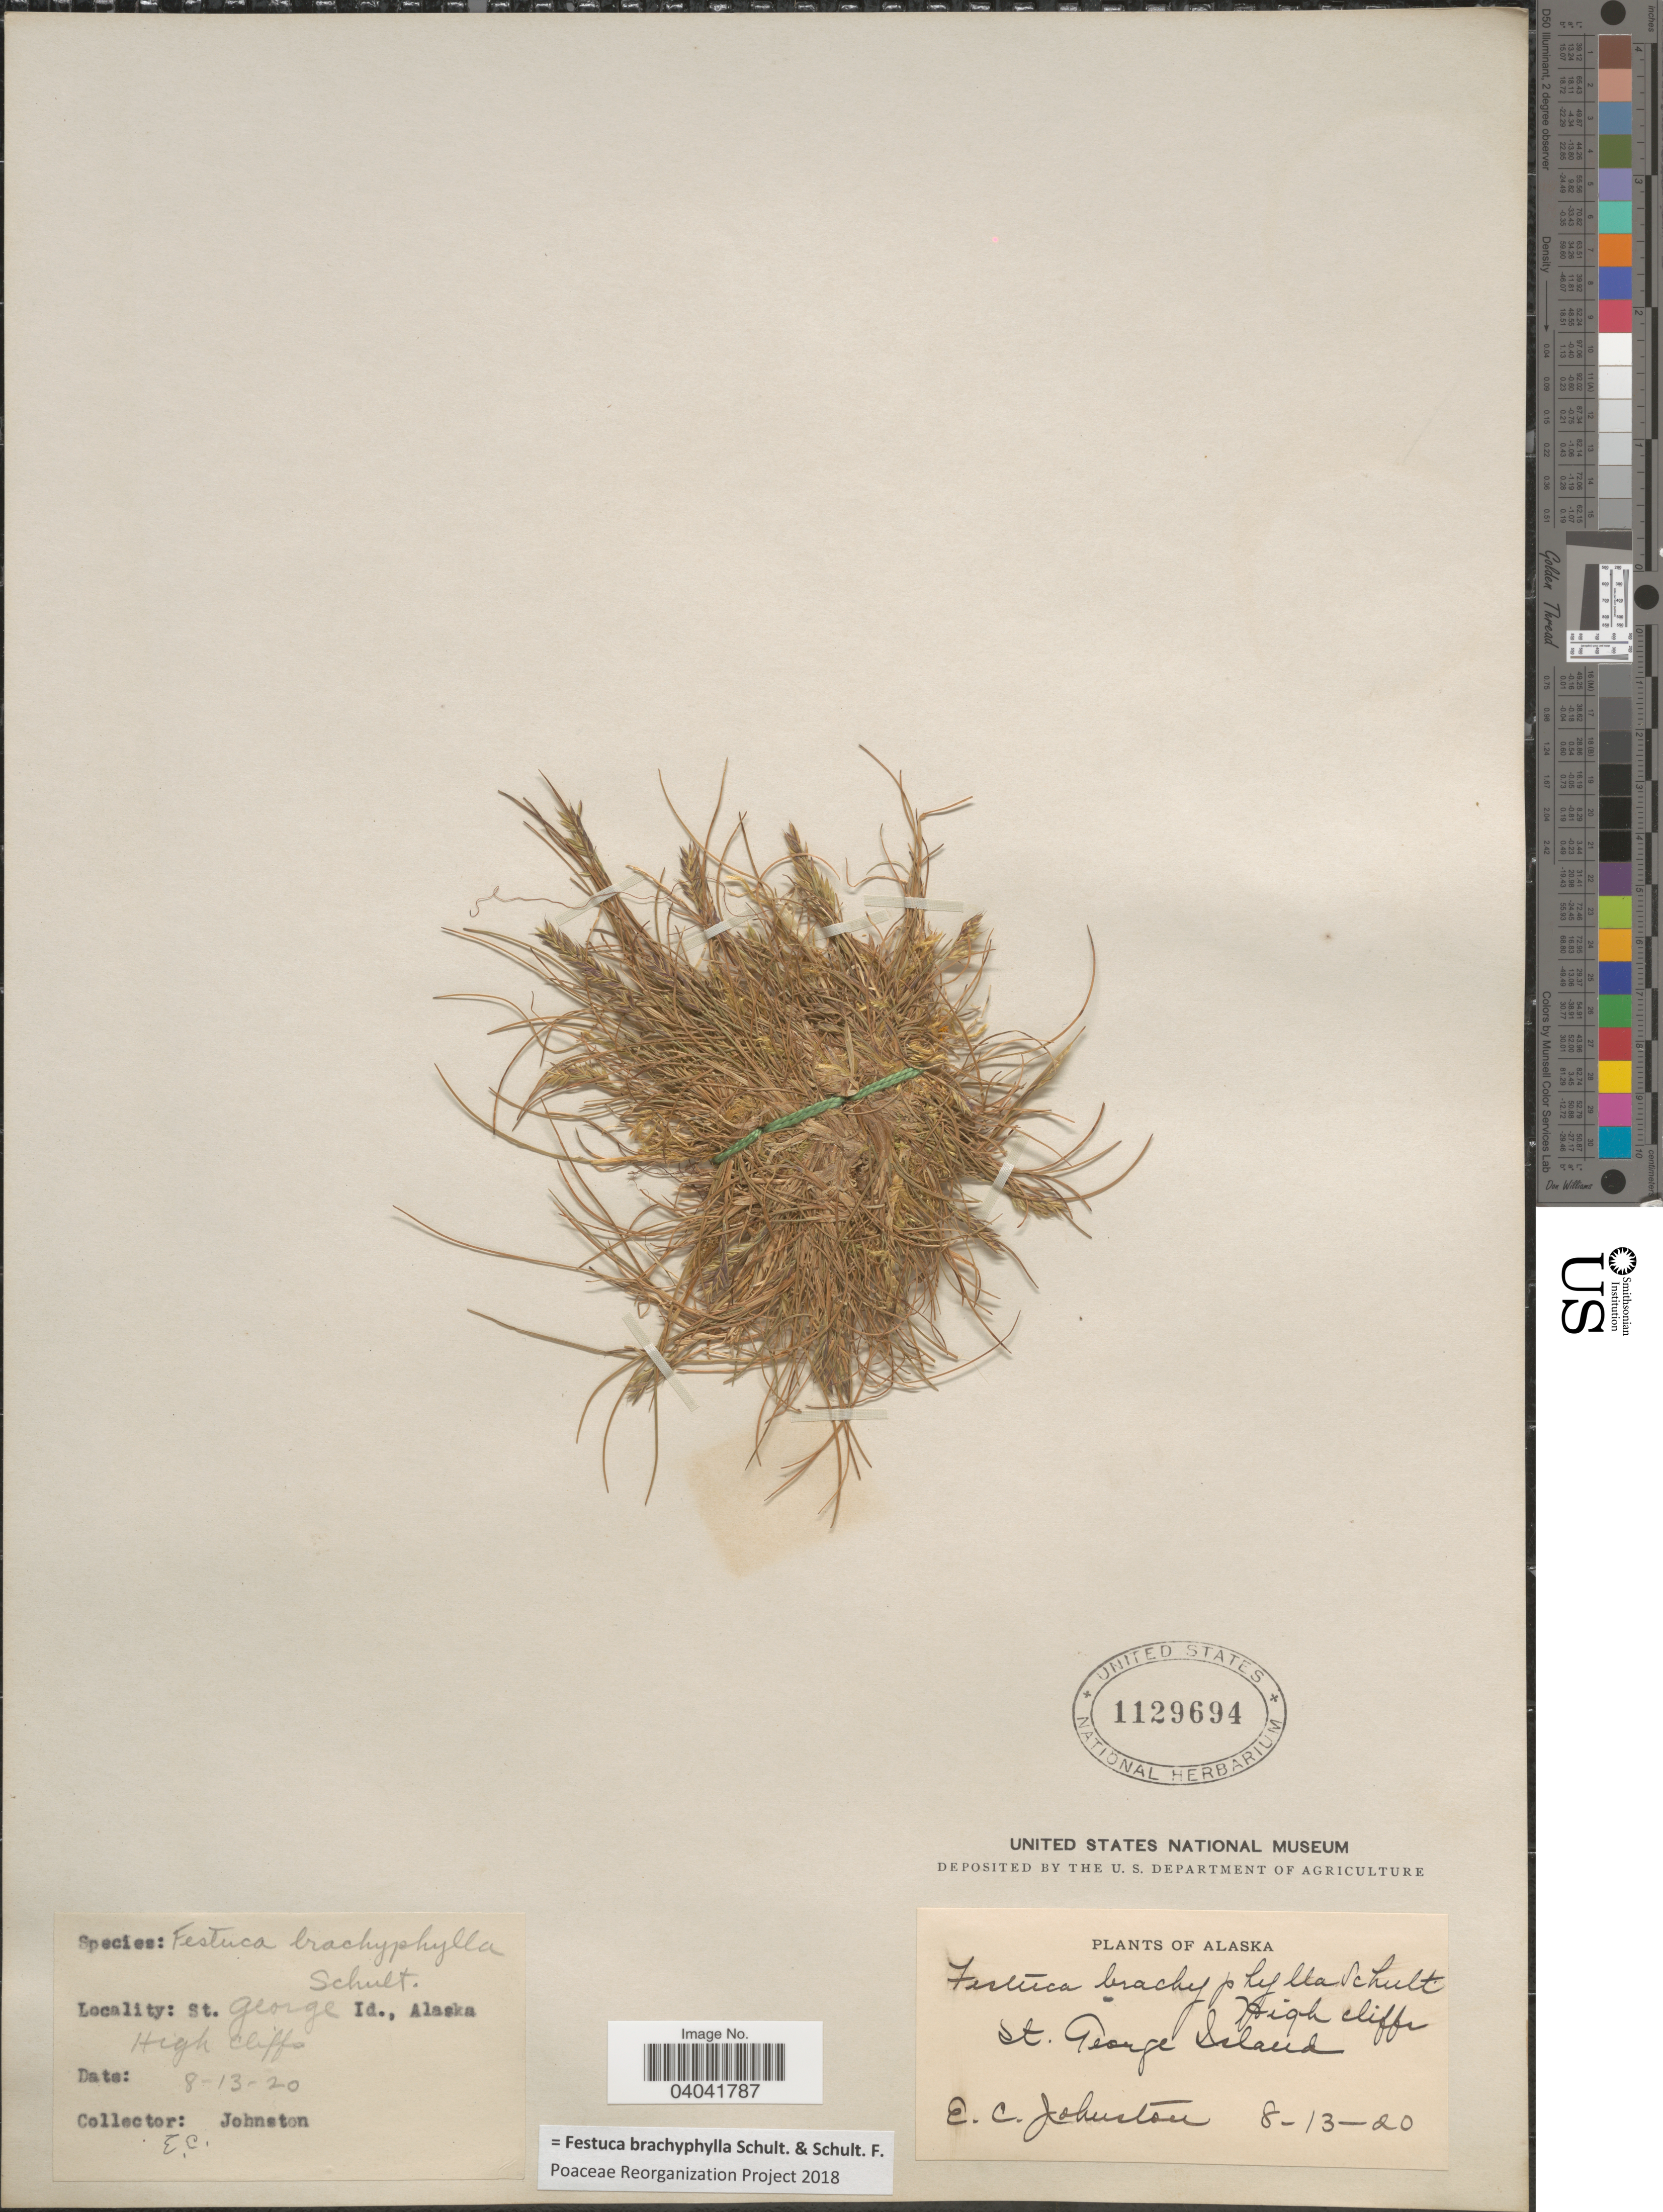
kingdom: Plantae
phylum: Tracheophyta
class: Liliopsida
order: Poales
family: Poaceae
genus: Festuca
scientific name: Festuca brachyphylla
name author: Schult. & Schult. f.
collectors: E. C. Johnston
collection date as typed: Transcribed d/m/y: 13/8/20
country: United States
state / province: Alaska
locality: St. George Island. Hugh Cliffs.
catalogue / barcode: US 1129694